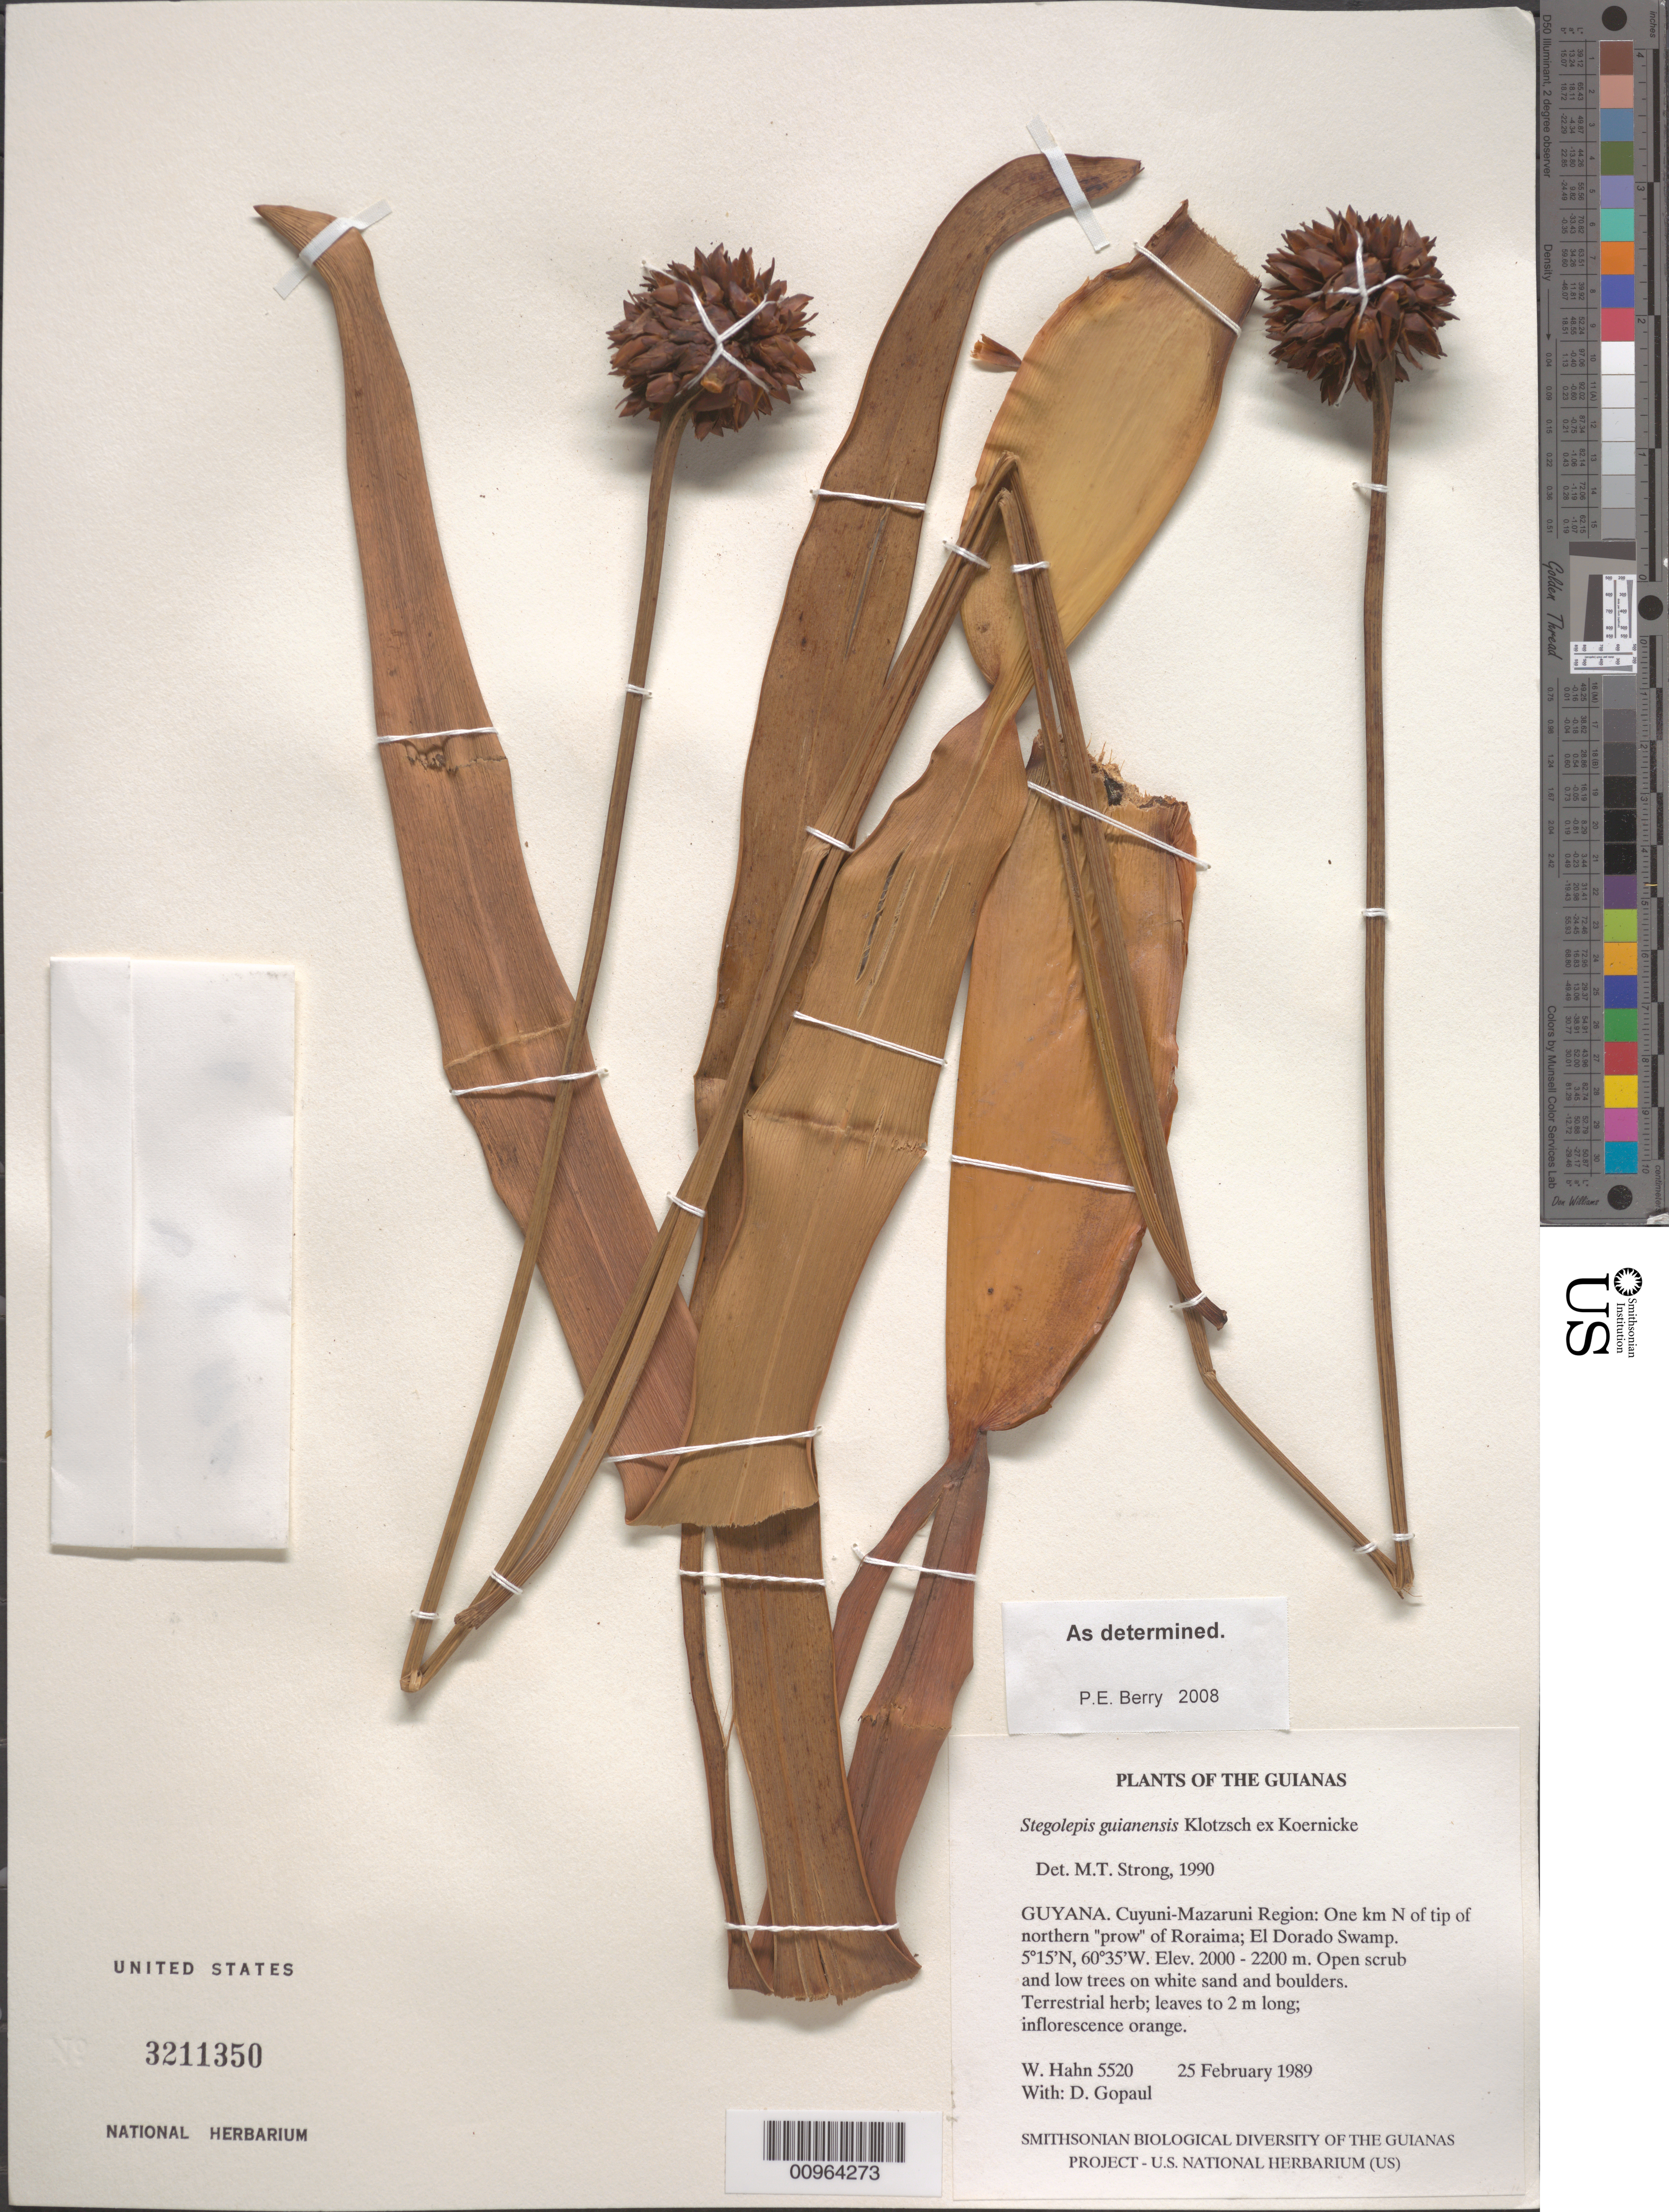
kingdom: Plantae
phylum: Tracheophyta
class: Liliopsida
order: Poales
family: Rapateaceae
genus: Stegolepis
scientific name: Stegolepis guianensis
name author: Klotzsch ex Körn.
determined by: Berry, P. E., (WIS), University of Wisconsin - Madison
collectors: W. Hahn & D. Gopaul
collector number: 5520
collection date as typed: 25 February 1989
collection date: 1989-02-25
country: Guyana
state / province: Cuyuni-Mazaruni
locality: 1 km N of tip of northern "prow" of Roraima; El Dorado Swamp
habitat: Open scrub and low trees on white sand and boulders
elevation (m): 2000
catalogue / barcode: US 3211350